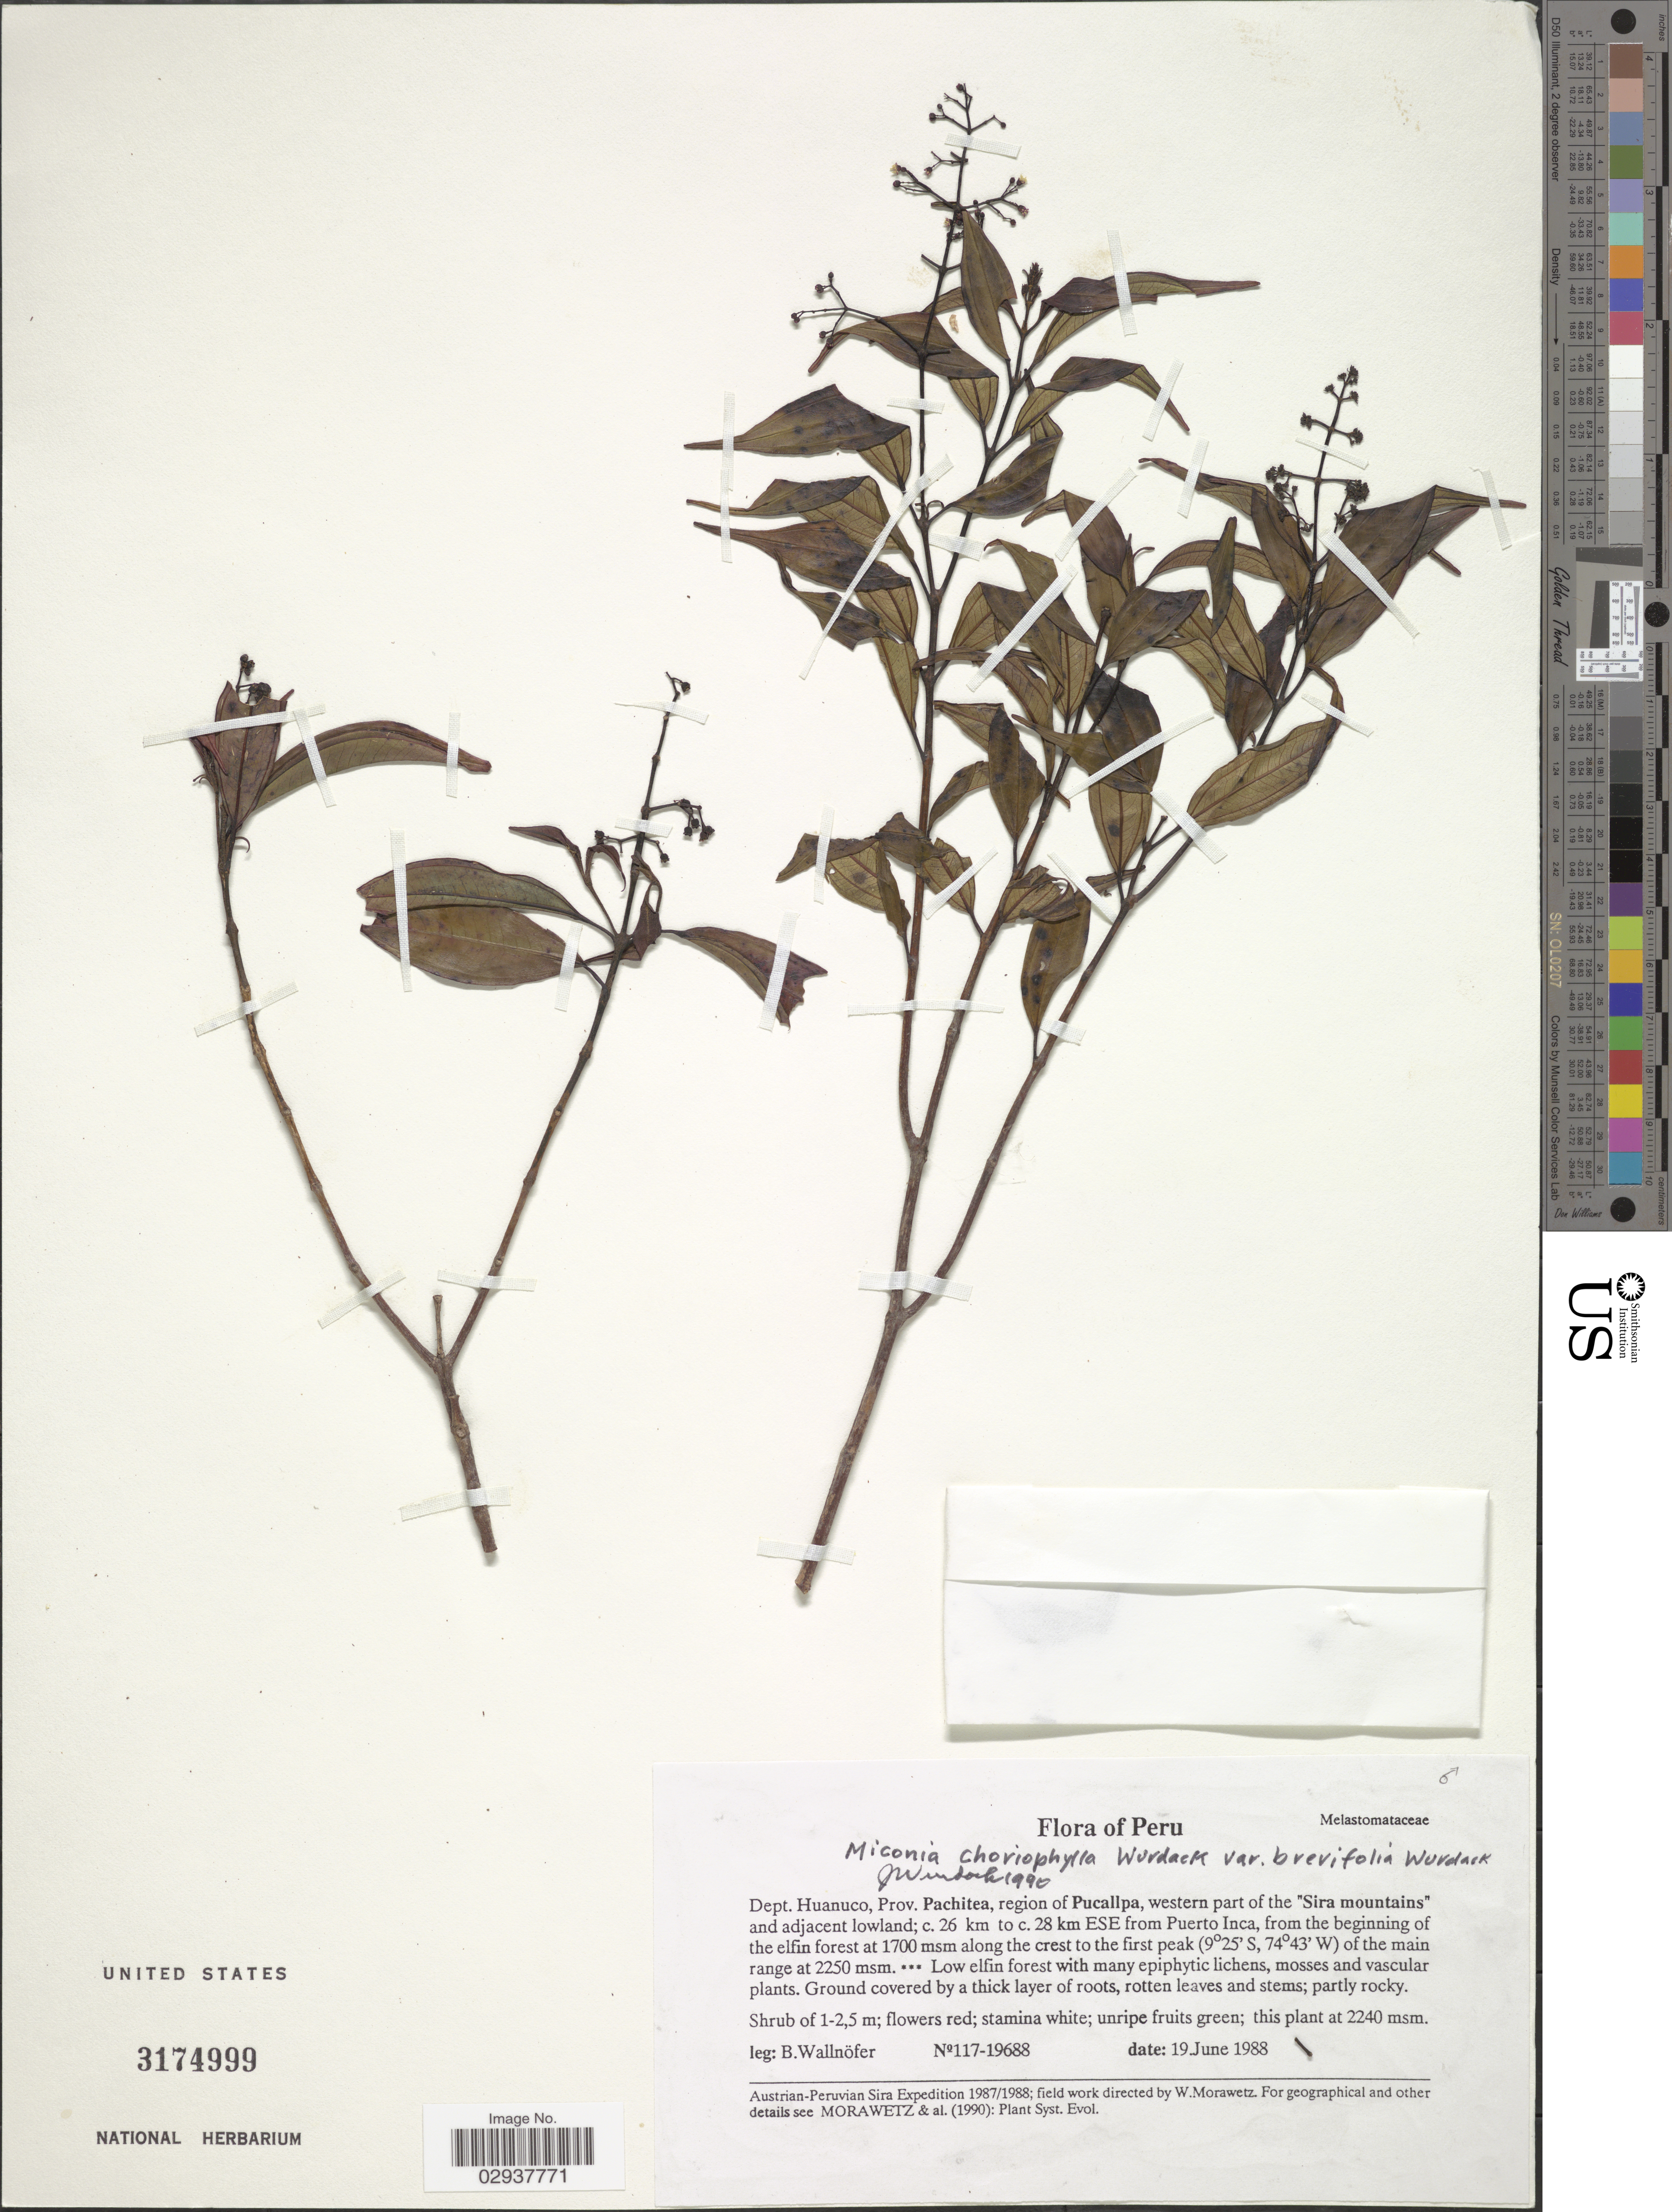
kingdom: Plantae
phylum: Tracheophyta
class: Magnoliopsida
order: Myrtales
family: Melastomataceae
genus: Miconia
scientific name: Miconia choriophylla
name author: Wurdack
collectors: B. Wallnöfer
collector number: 117-19688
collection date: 1988-06-19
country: Peru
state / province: Huánuco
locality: Dept. Huanuco, Prov. Pachitea, region of Pucallpa, western part of the "Sira mountains" and adjacent lowland. c. 26 km to c. 28 km ESE from Puerto Inca, from the beginning of the elfin forest along the crest to the first peak of the main range.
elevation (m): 2240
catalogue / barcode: US 3174999